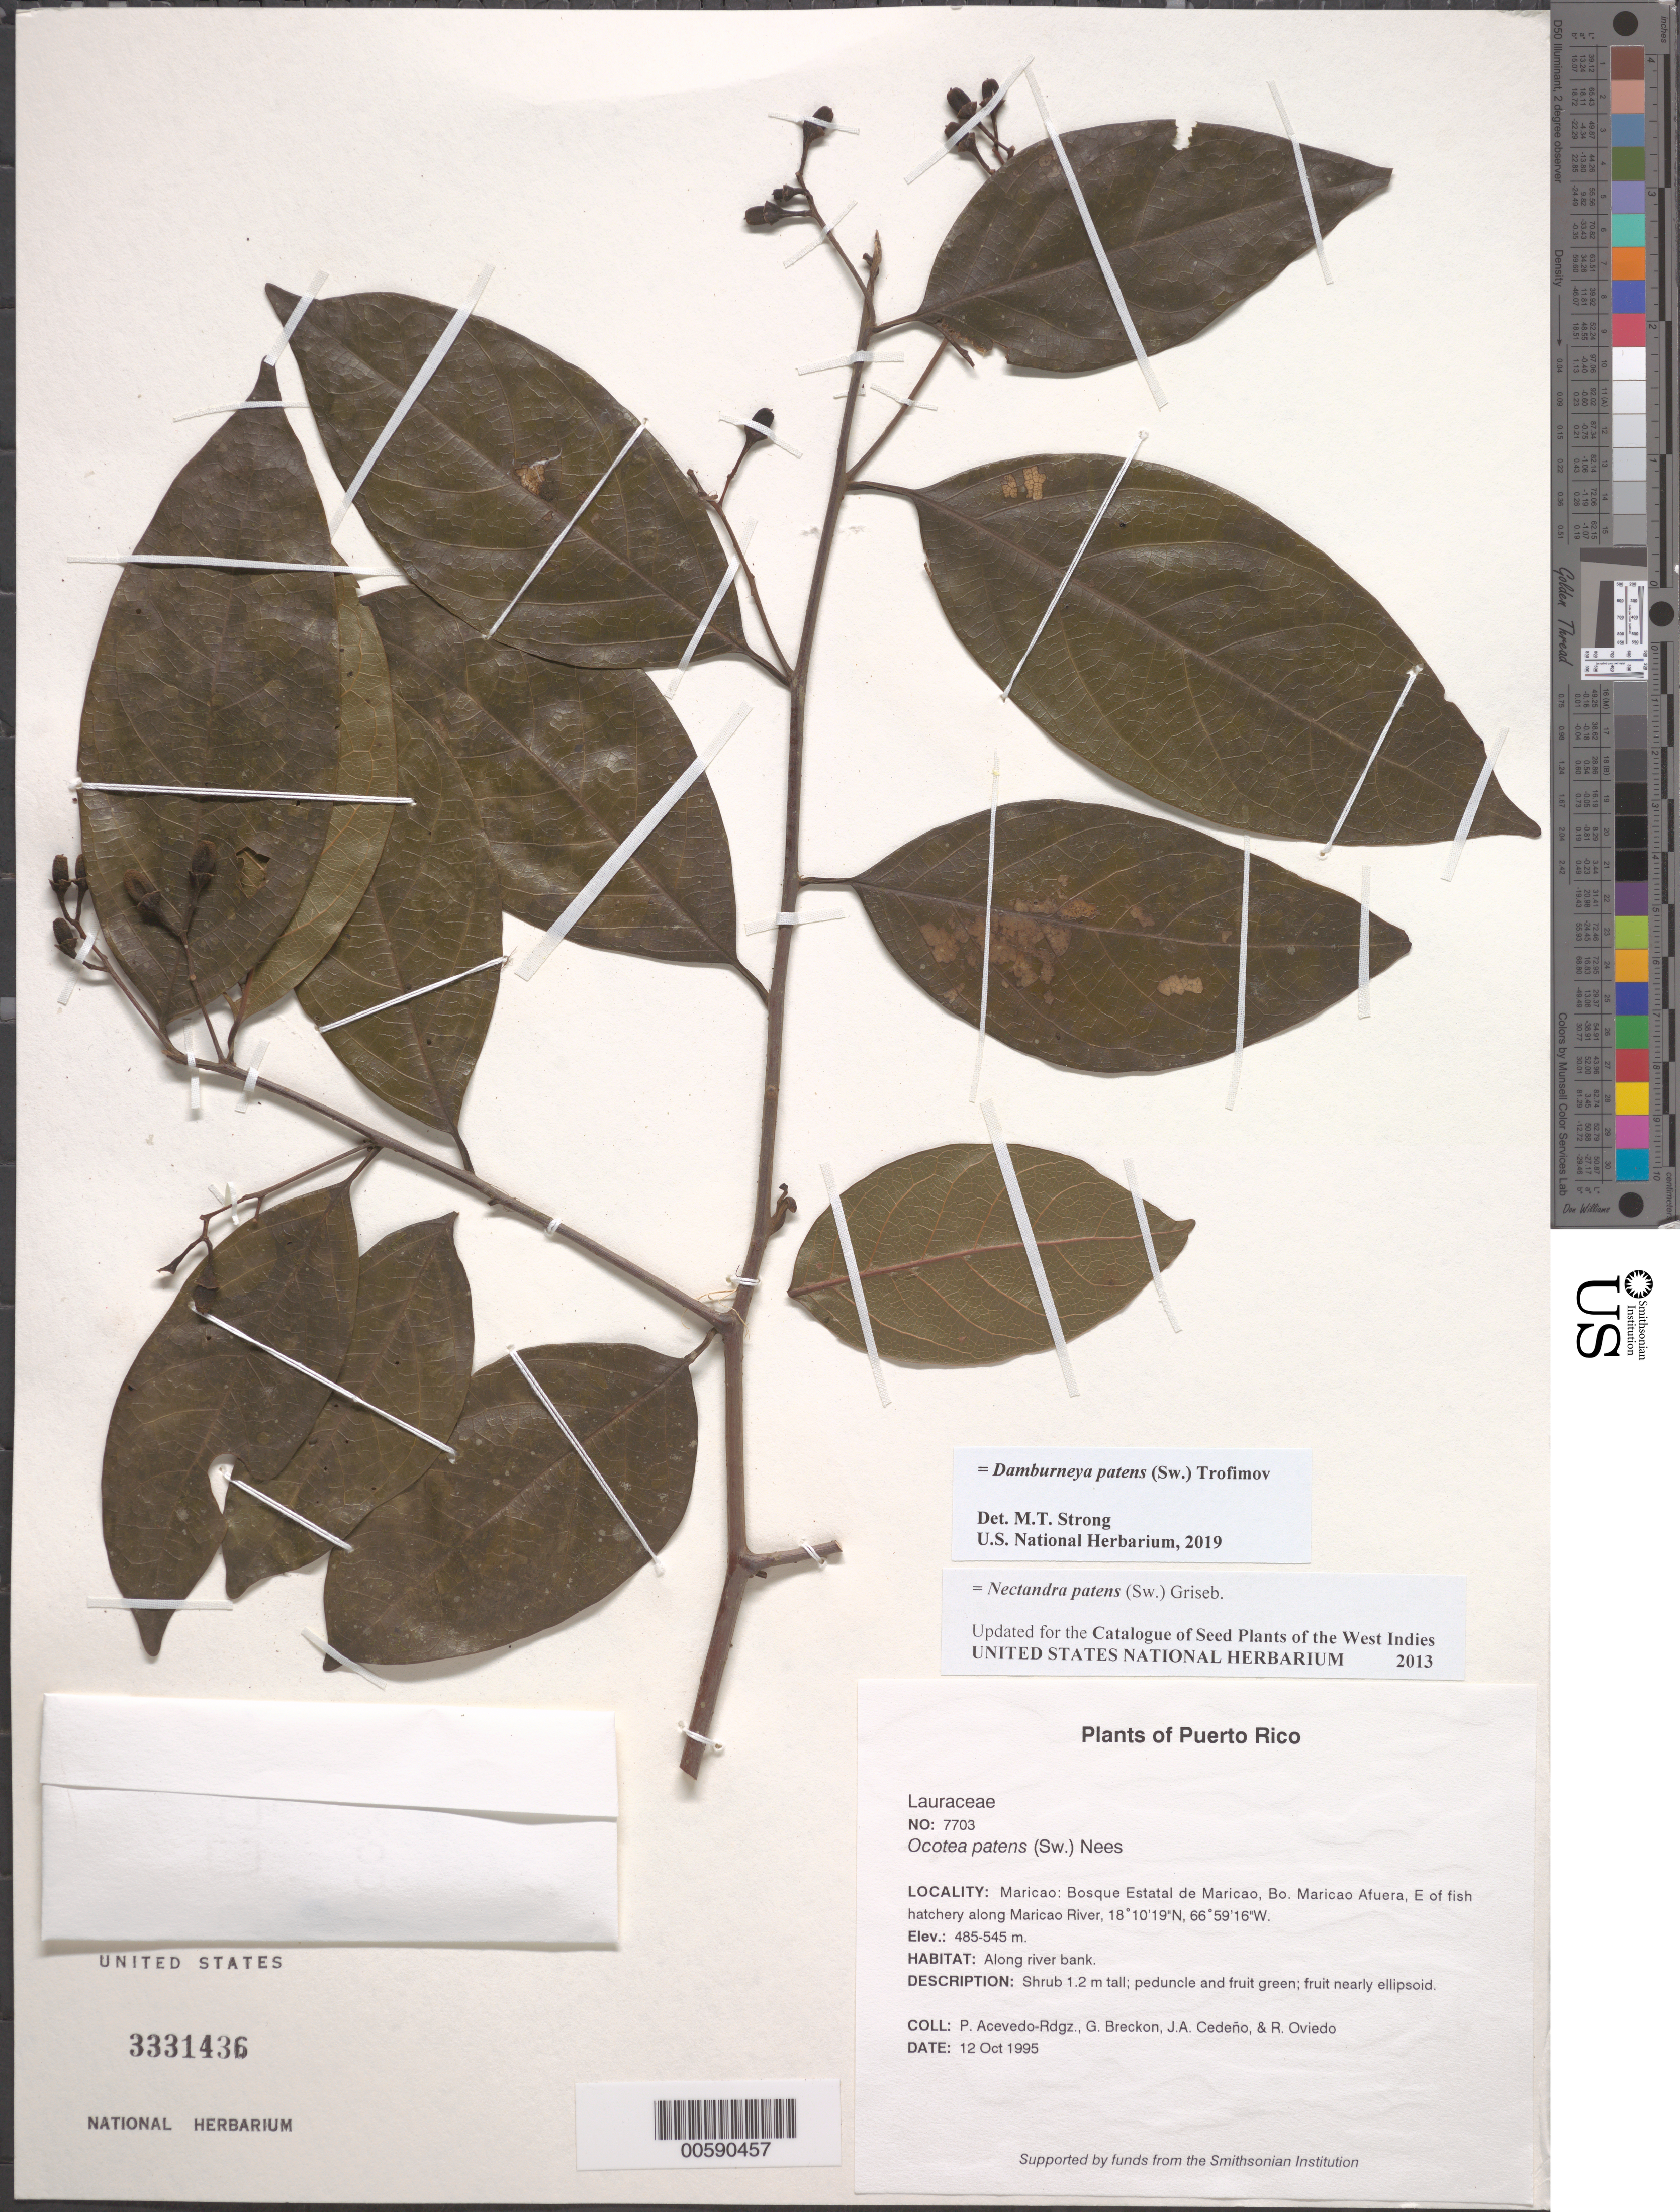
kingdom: Plantae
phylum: Tracheophyta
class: Magnoliopsida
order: Laurales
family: Lauraceae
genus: Damburneya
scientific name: Damburneya patens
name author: (Sw.) Trofimov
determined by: Strong, M. T., (US), Smithsonian Institution - National Museum of Natural History (UNITED STATES)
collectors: P. Acevedo-Rodr., G. J. Breckon, J. A. Cedeño M. & R. Oviedo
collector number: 7703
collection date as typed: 13 Oct 1995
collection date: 1995-10-13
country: Puerto Rico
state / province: Maricao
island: Puerto Rico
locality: Maricao: Bosque Estatal de Maricao, Bo. Maricao Afuera, E of fish hatchery along Maricao River.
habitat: Along river bank.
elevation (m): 485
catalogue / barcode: US 3331436